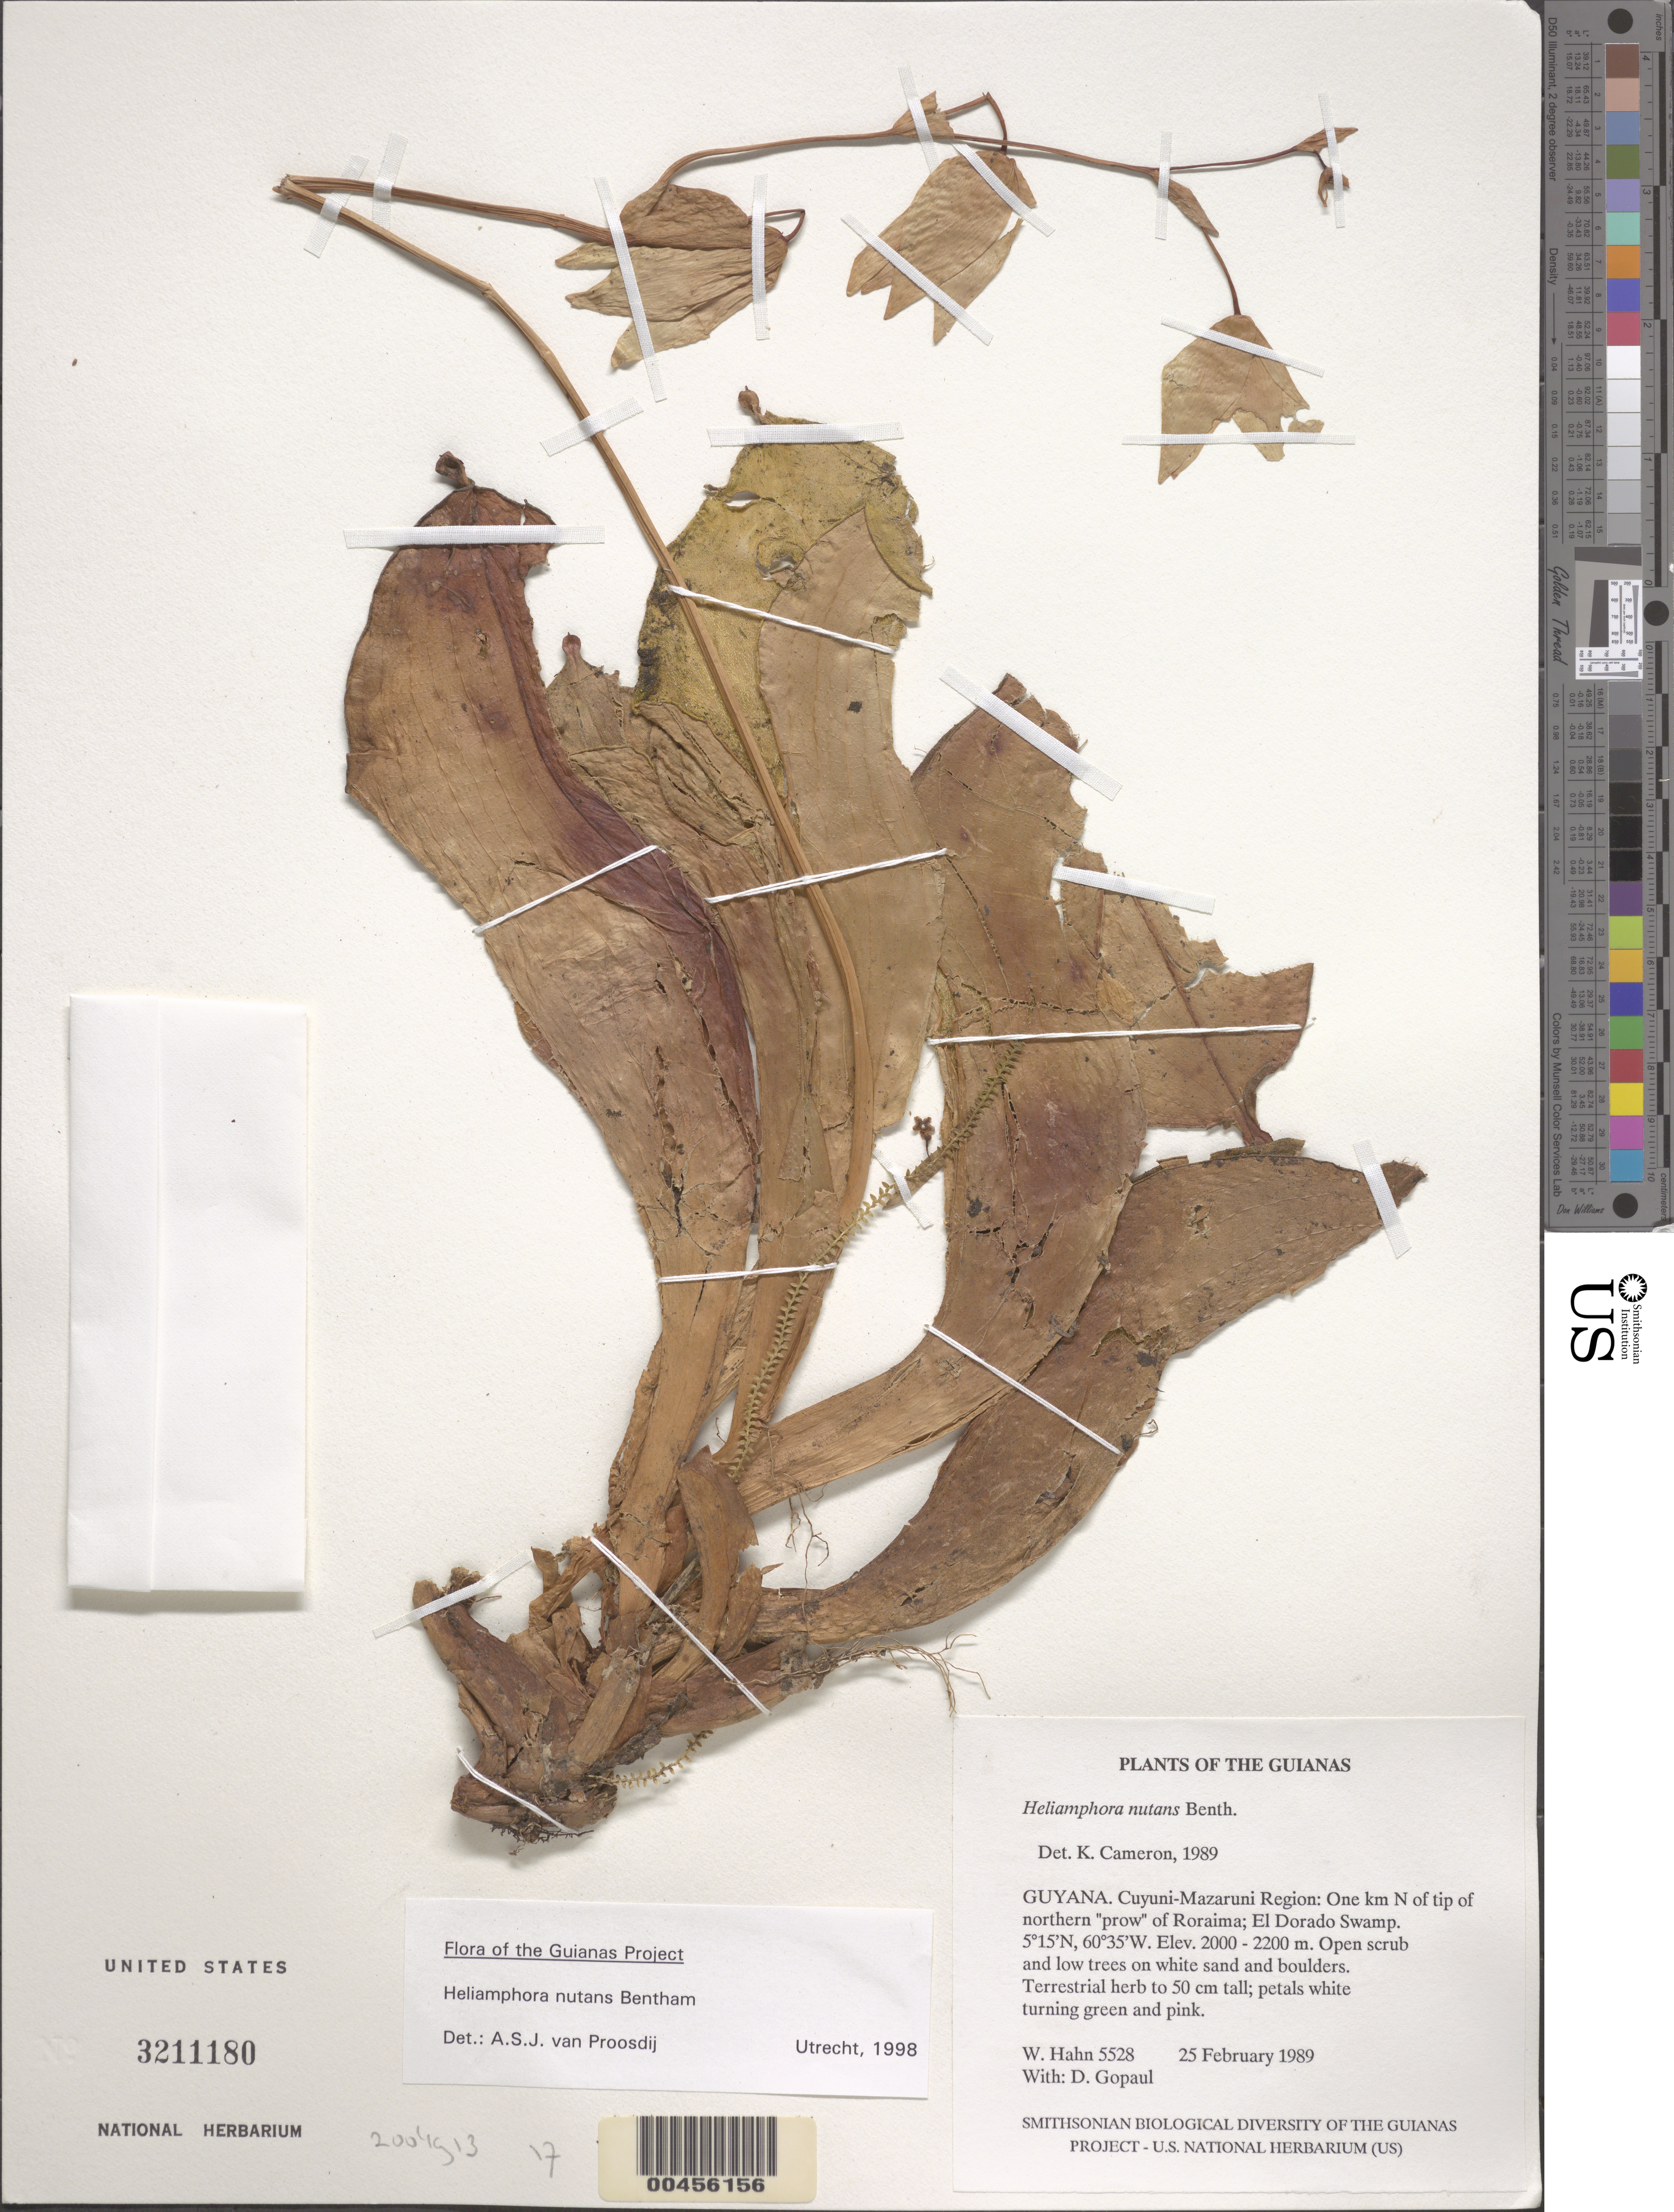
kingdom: Plantae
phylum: Tracheophyta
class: Magnoliopsida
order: Ericales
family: Sarraceniaceae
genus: Heliamphora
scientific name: Heliamphora nutans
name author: Benth.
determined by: Cameron, Ken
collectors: W. Hahn & D. Gopaul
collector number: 5528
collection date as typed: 25 February 1989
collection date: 1989-02-25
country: Guyana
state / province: Cuyuni-Mazaruni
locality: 1 km N of tip of northern "prow" of Roraima; El Dorado Swamp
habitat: Open scrub and low trees on white sand and boulders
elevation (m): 2000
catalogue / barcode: US 3211180